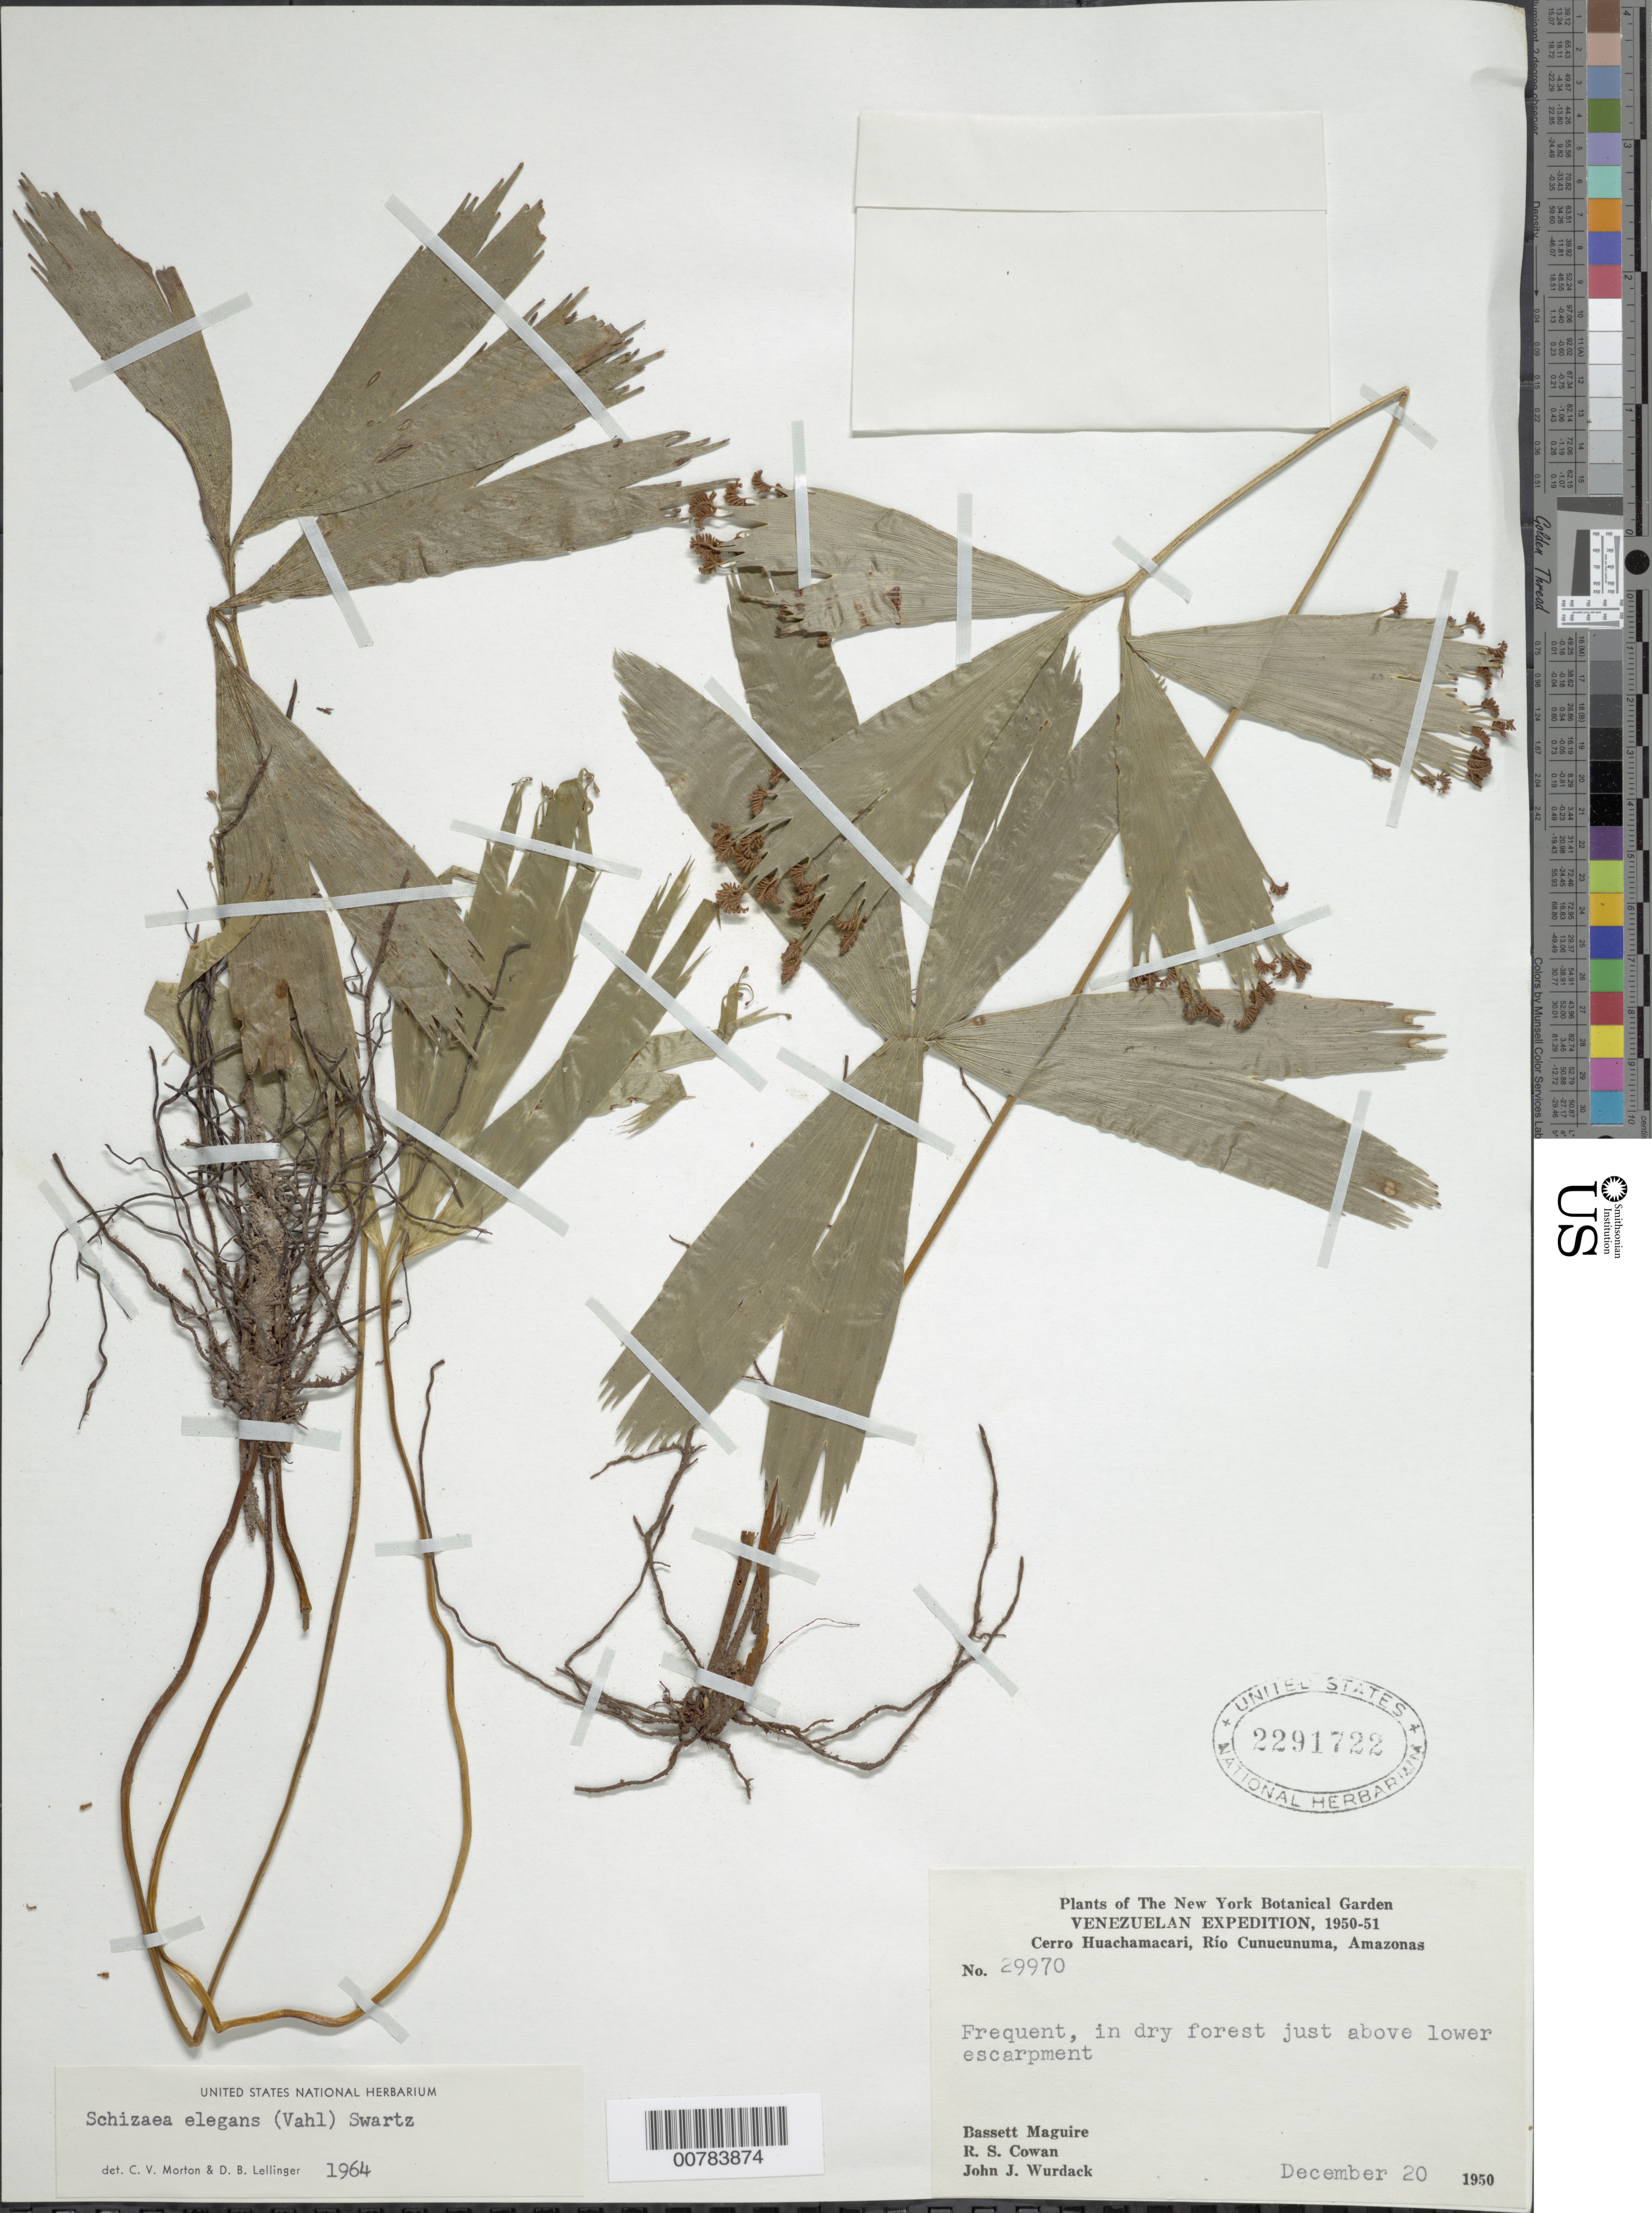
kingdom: Plantae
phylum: Tracheophyta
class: Polypodiopsida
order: Schizaeales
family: Schizaeaceae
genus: Schizaea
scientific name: Schizaea elegans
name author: (Vahl) Sw.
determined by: Morton, C. V.; Lellinger, D. B.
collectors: B. Maguire, R. S. Cowan & J. J. Wurdack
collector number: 29970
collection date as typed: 20-Dec-50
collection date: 1950-12-20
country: Venezuela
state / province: Amazonas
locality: Cerro Huachamacari, Río Cunucunuma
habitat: Dry forest just above lower escarpment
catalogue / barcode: US 2291722